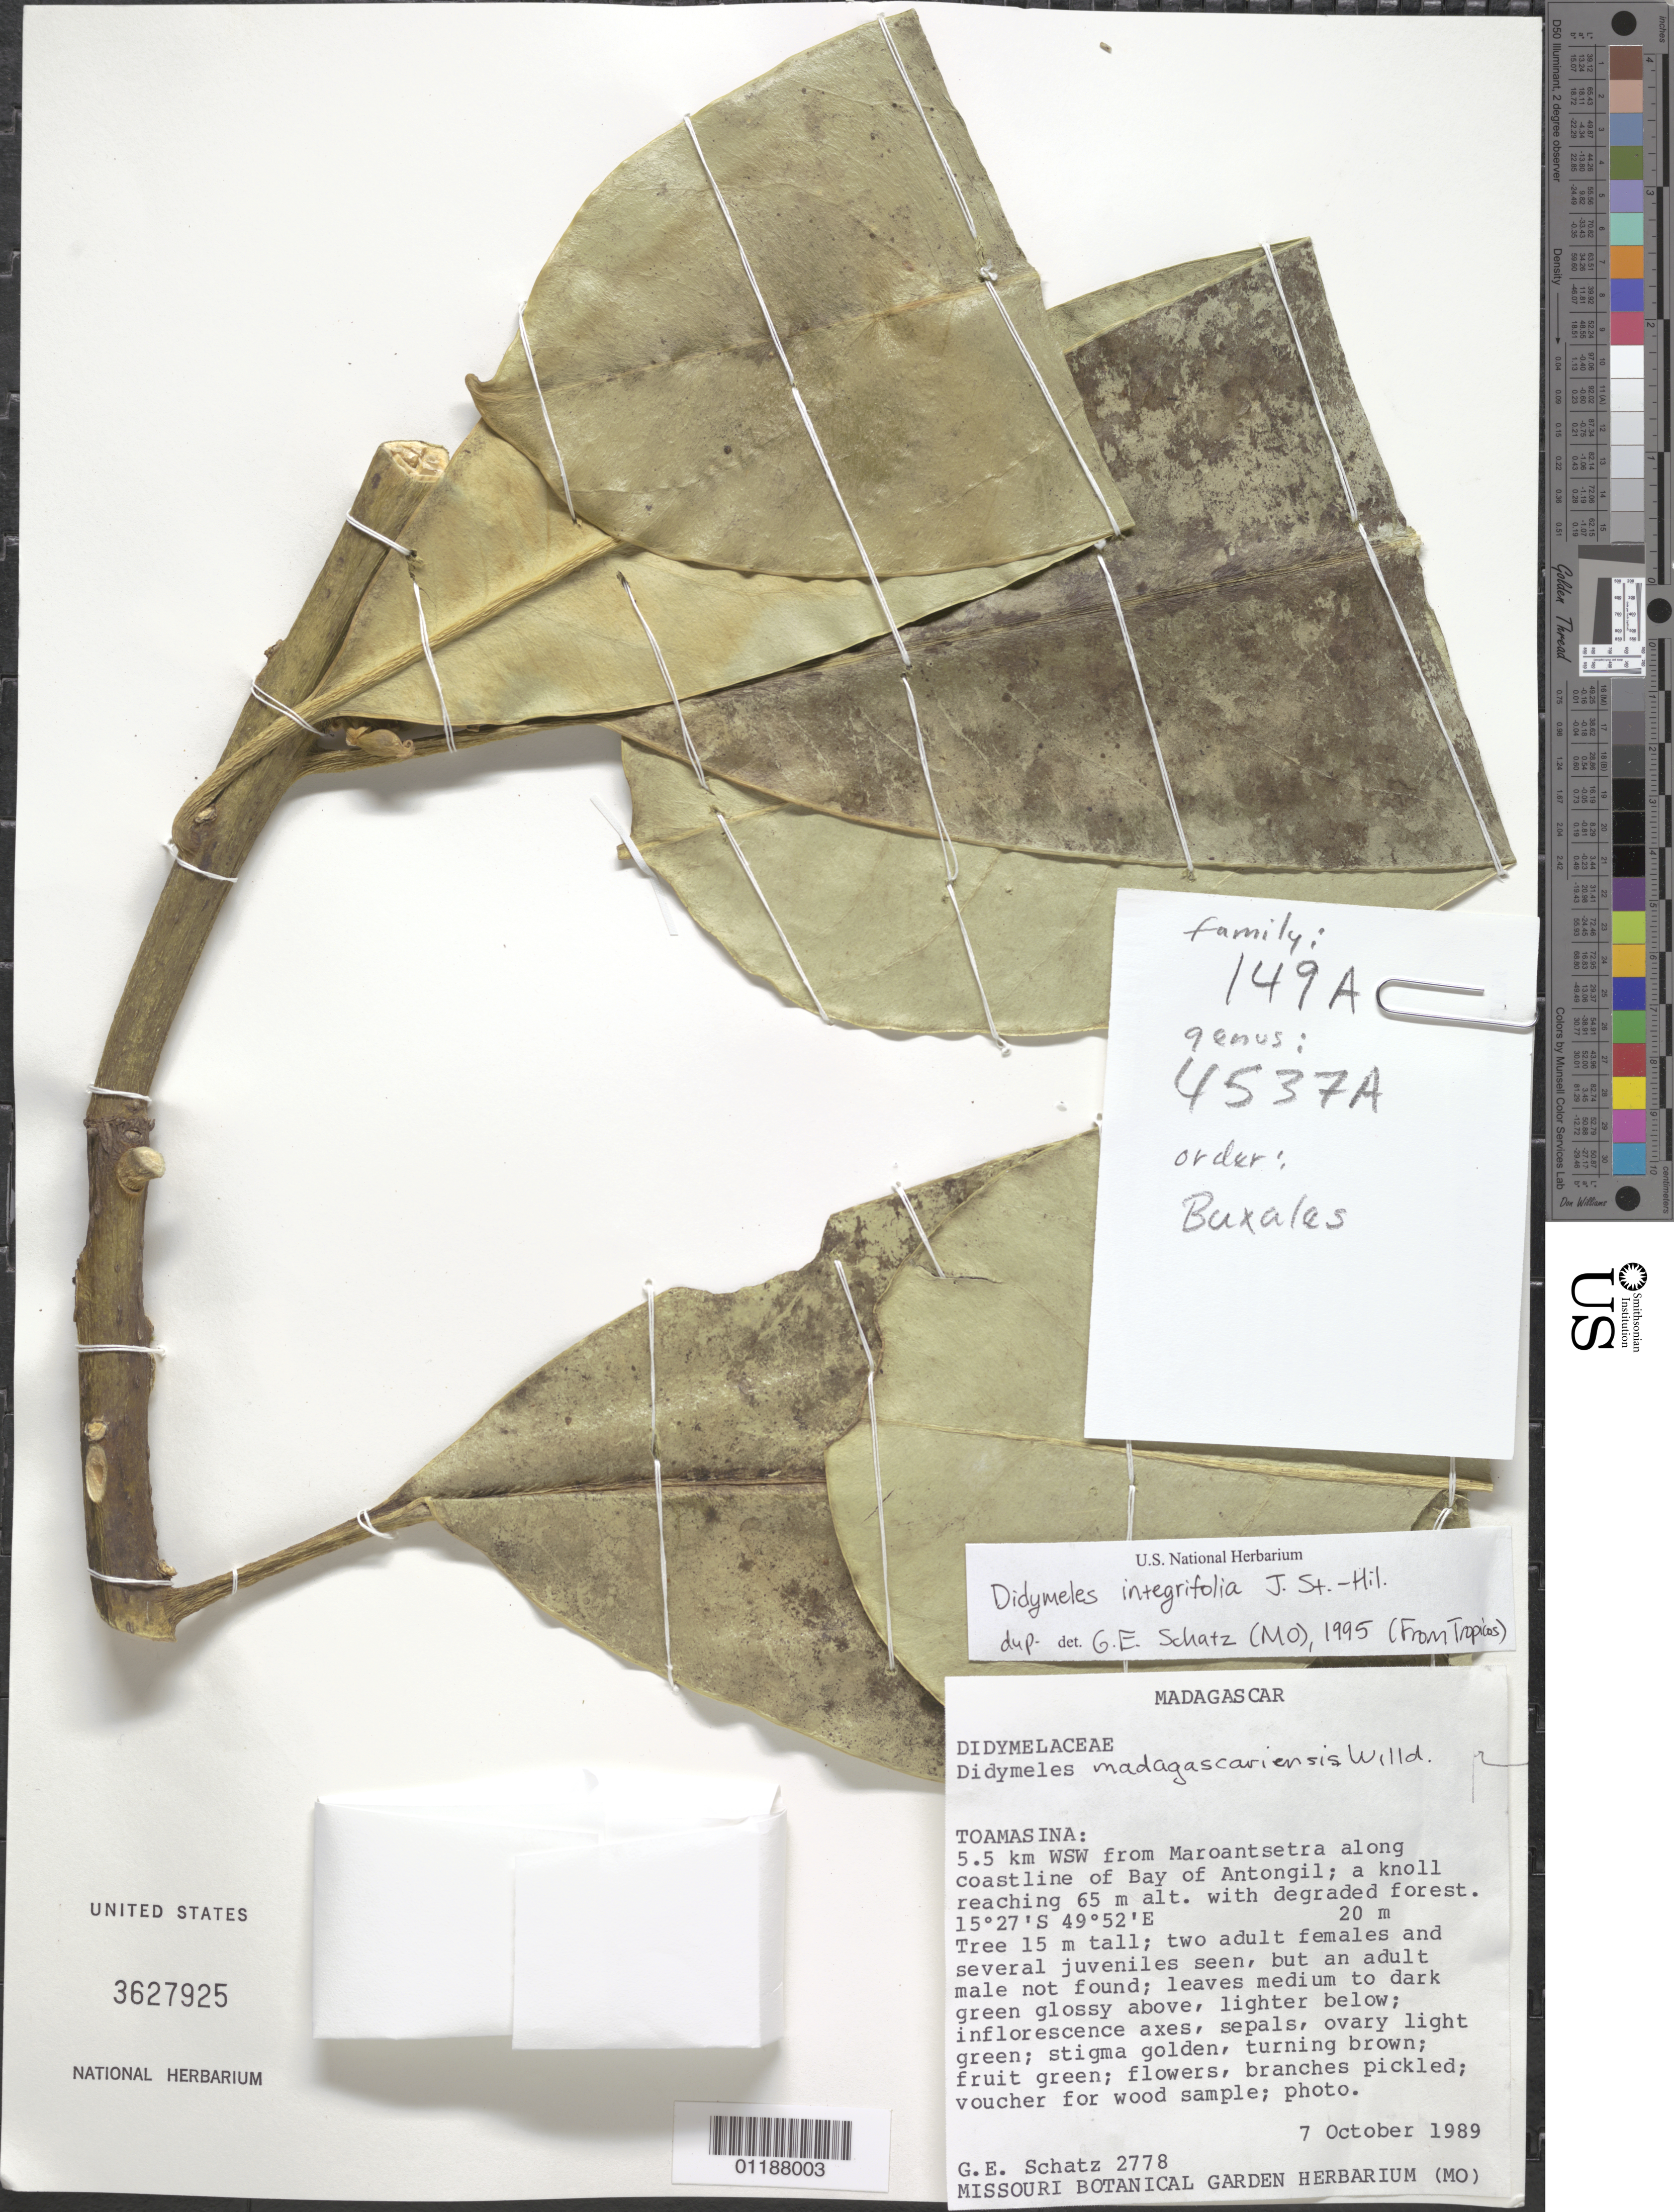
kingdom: Plantae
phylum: Tracheophyta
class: Magnoliopsida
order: Buxales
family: Didymelaceae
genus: Didymeles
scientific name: Didymeles integrifolia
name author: J. St.-Hil.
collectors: G. Schatz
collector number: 2778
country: Madagascar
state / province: Analanjirofo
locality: WSW from Maroantsetra along coastline of Bay of Antongil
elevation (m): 65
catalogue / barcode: US 3627925